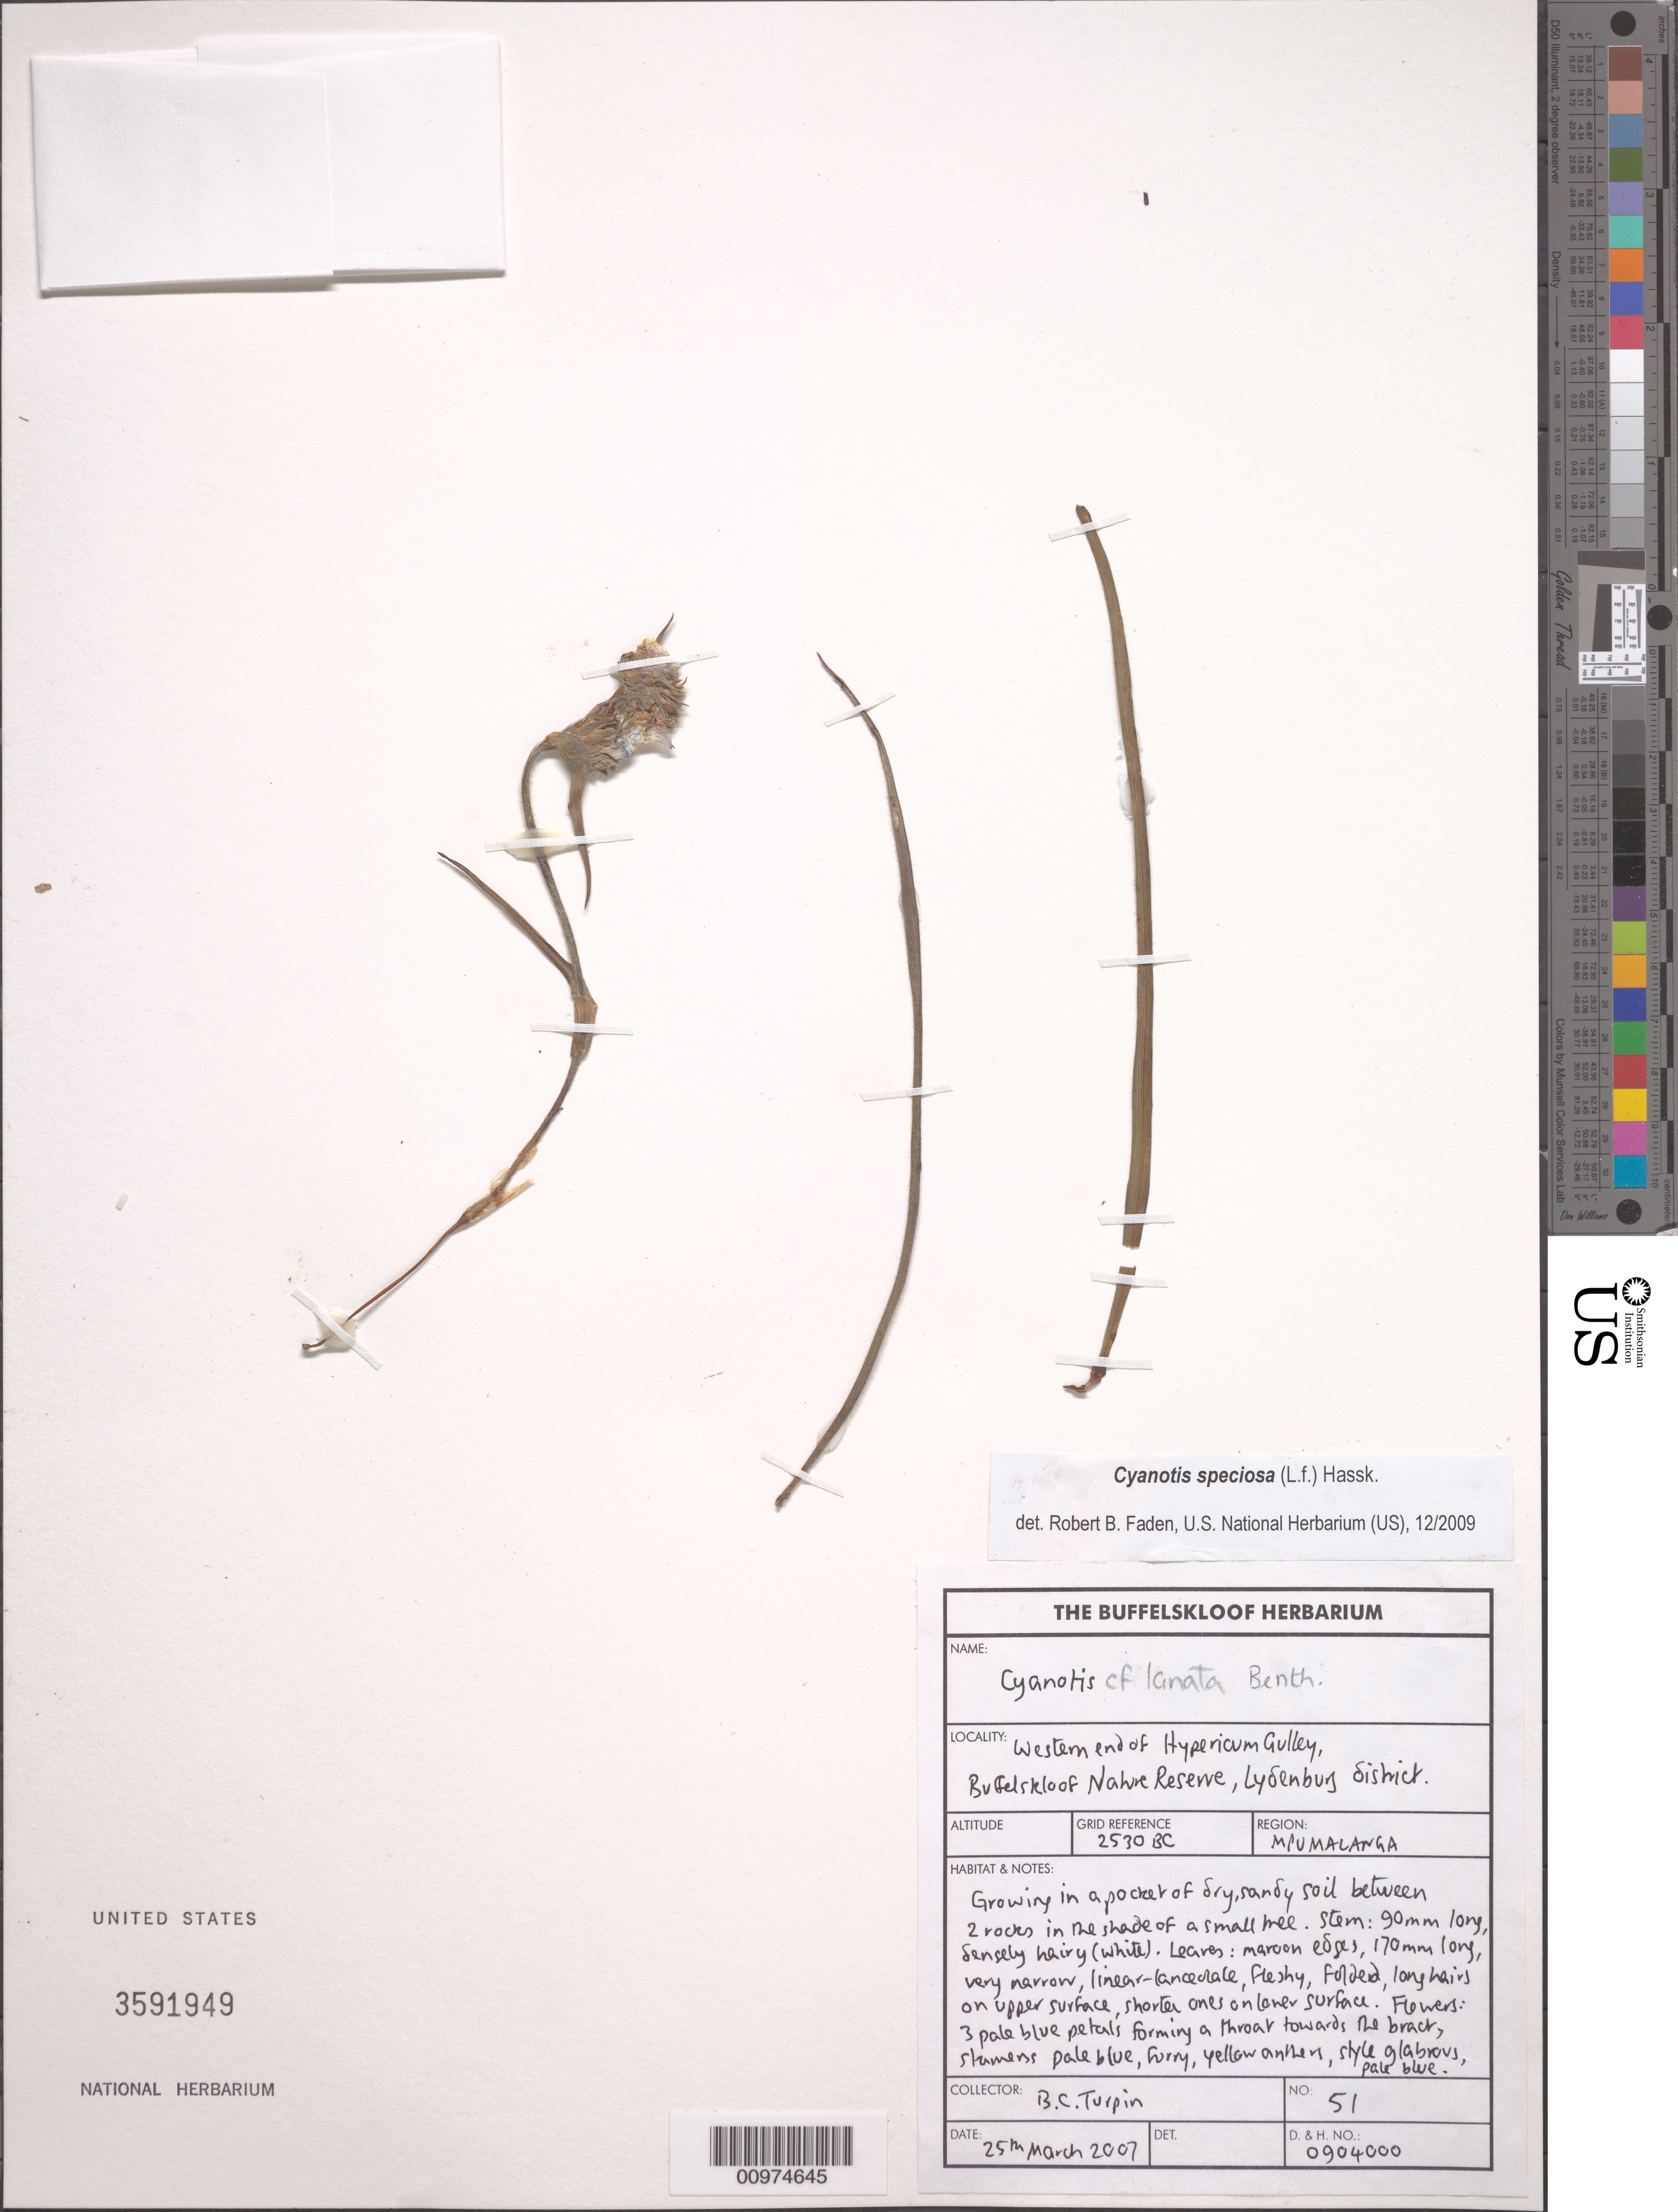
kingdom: Plantae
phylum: Tracheophyta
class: Liliopsida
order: Commelinales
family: Commelinaceae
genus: Cyanotis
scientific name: Cyanotis speciosa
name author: (L. f.) Hassk.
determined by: Faden, Robert B., (US), Smithsonian Institution - National Museum of Natural History (UNITED STATES)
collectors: B. C. Turpin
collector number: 51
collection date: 2007-03-25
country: South Africa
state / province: Mpumalanga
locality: Transvaal. Lydenburg. Western end of Hypericum Gulley, Buffelskloof Nature Reserve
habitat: Growing in a pocket of dry, sandy soil between 2 rocks in the shade of a small tree.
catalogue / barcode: US 3591949